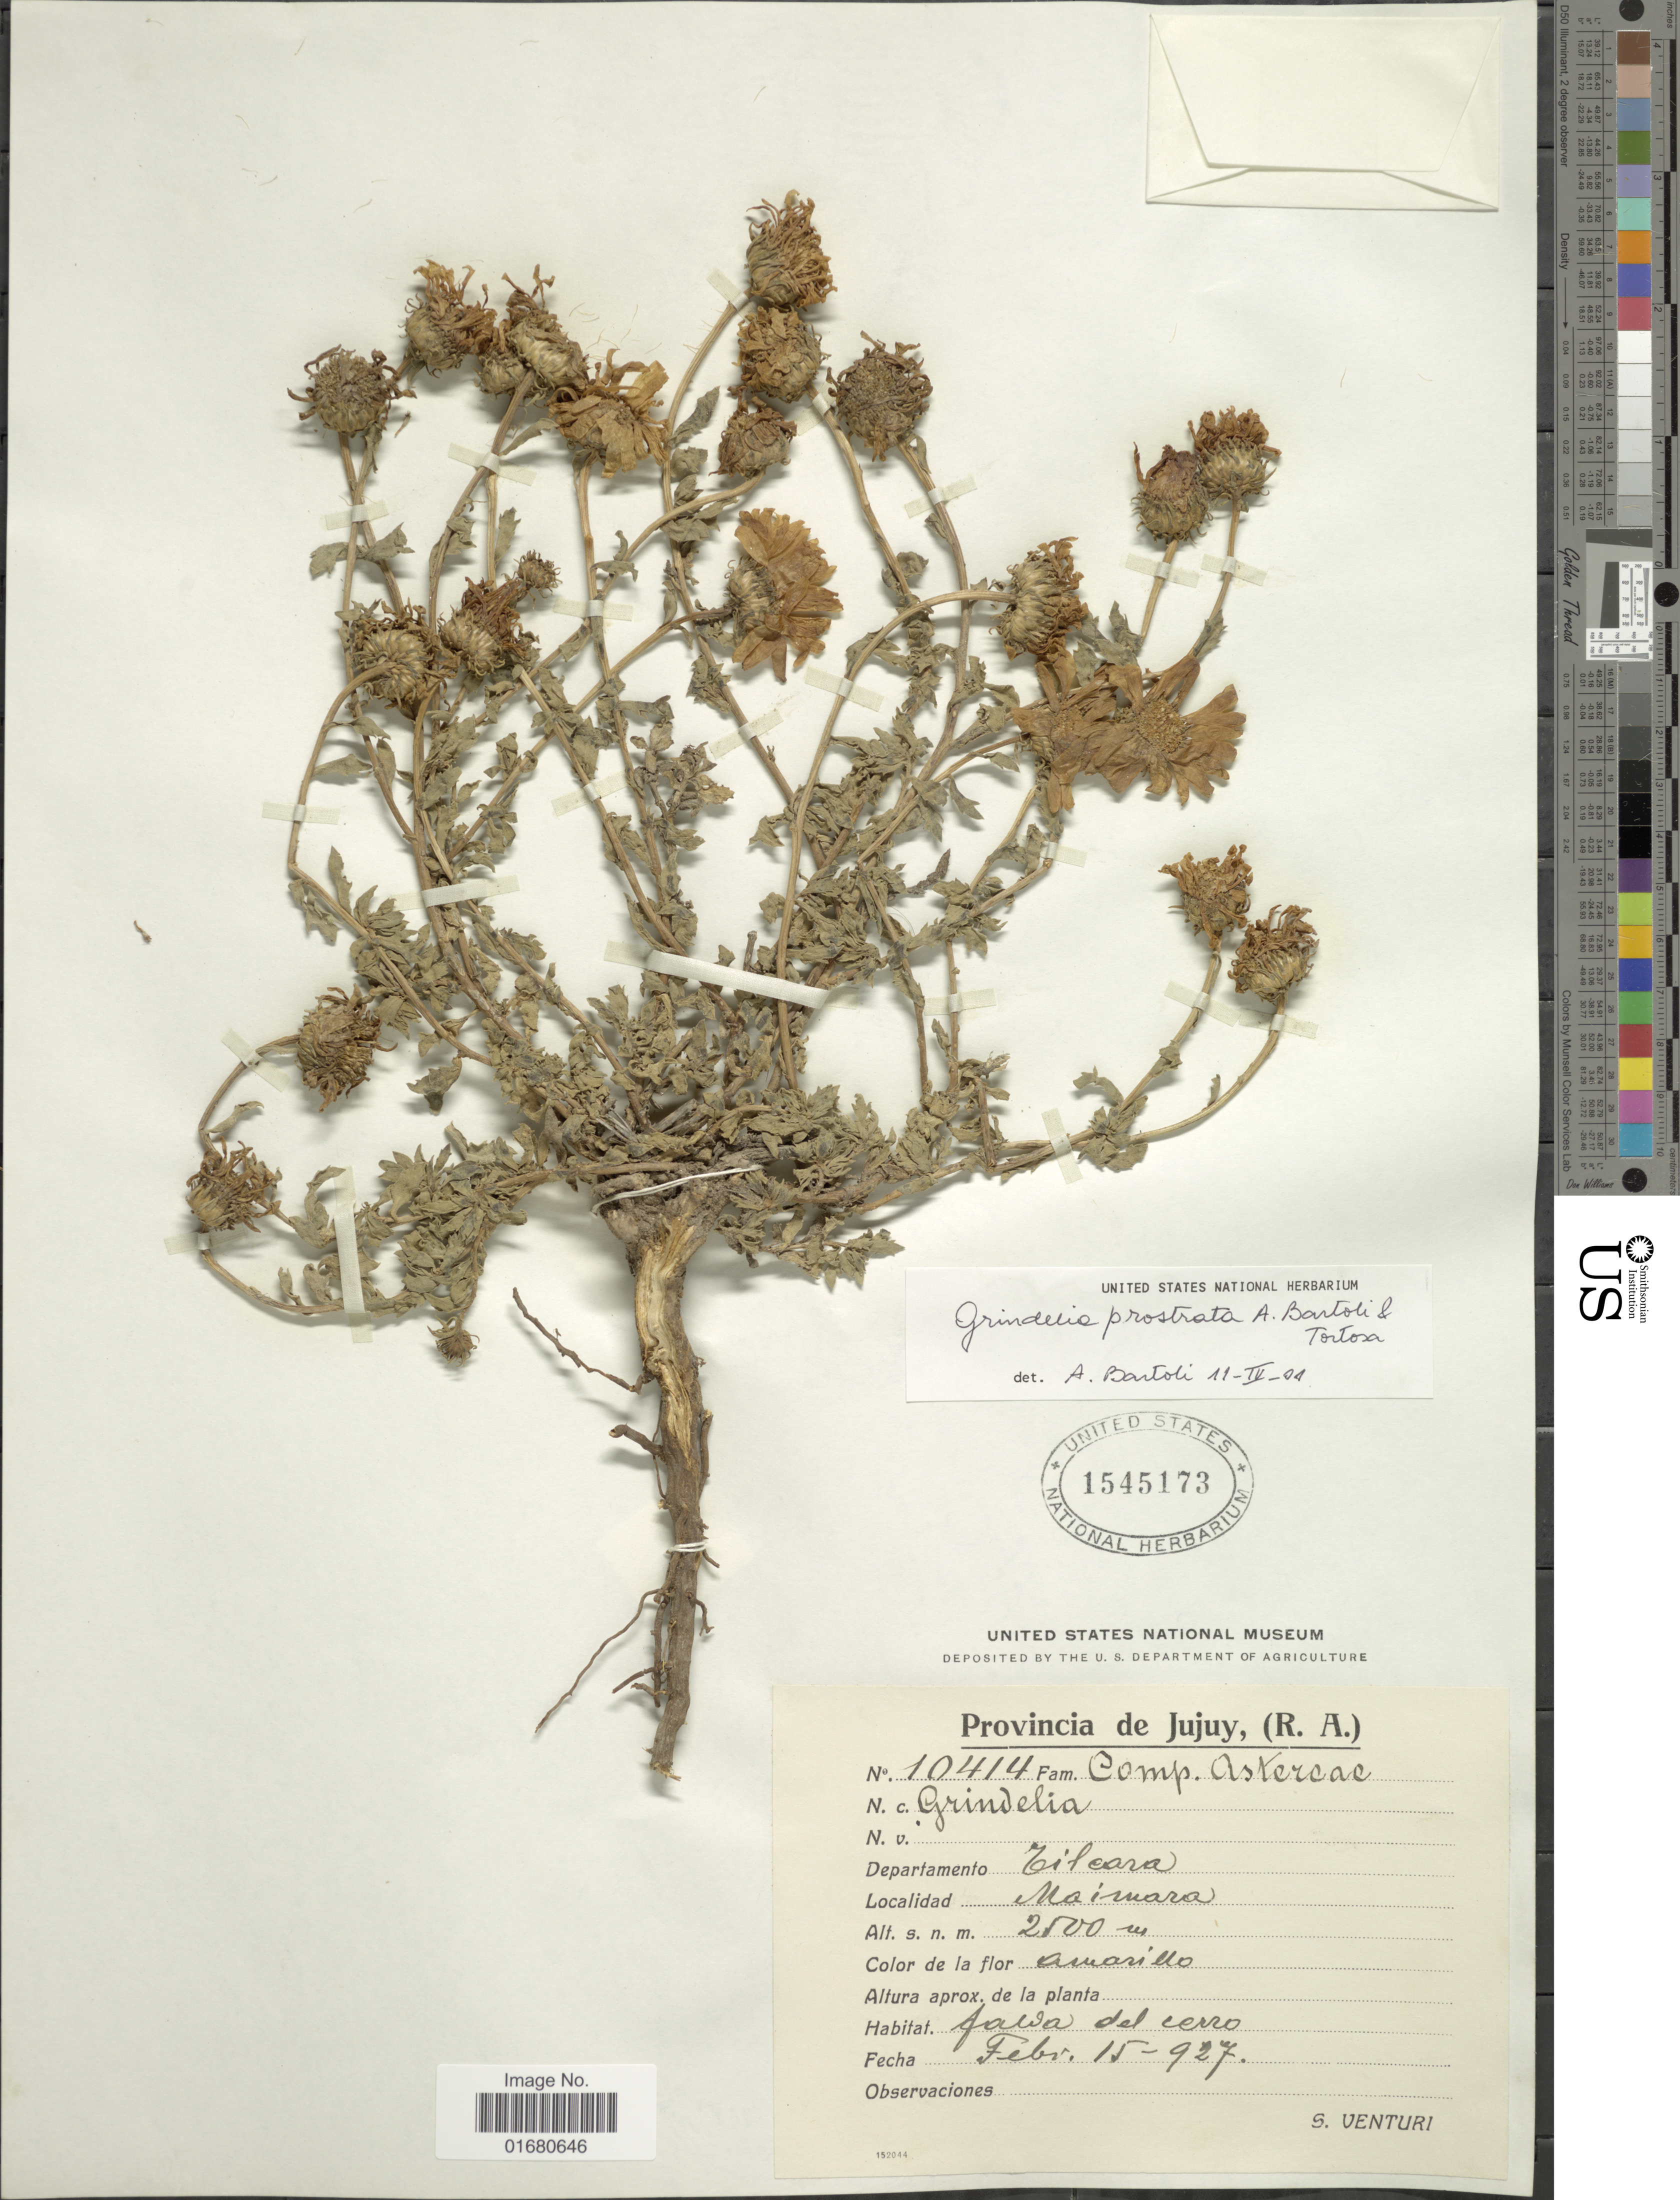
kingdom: Plantae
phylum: Tracheophyta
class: Magnoliopsida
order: Asterales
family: Asteraceae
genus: Grindelia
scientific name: Grindelia prostrata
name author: Adr. Bartoli & Tortosa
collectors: S. Venturi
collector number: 10414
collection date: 1927-02-15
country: Argentina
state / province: Jujuy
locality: Departamento Tifeara, Maimara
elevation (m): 2500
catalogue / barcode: US 1545173